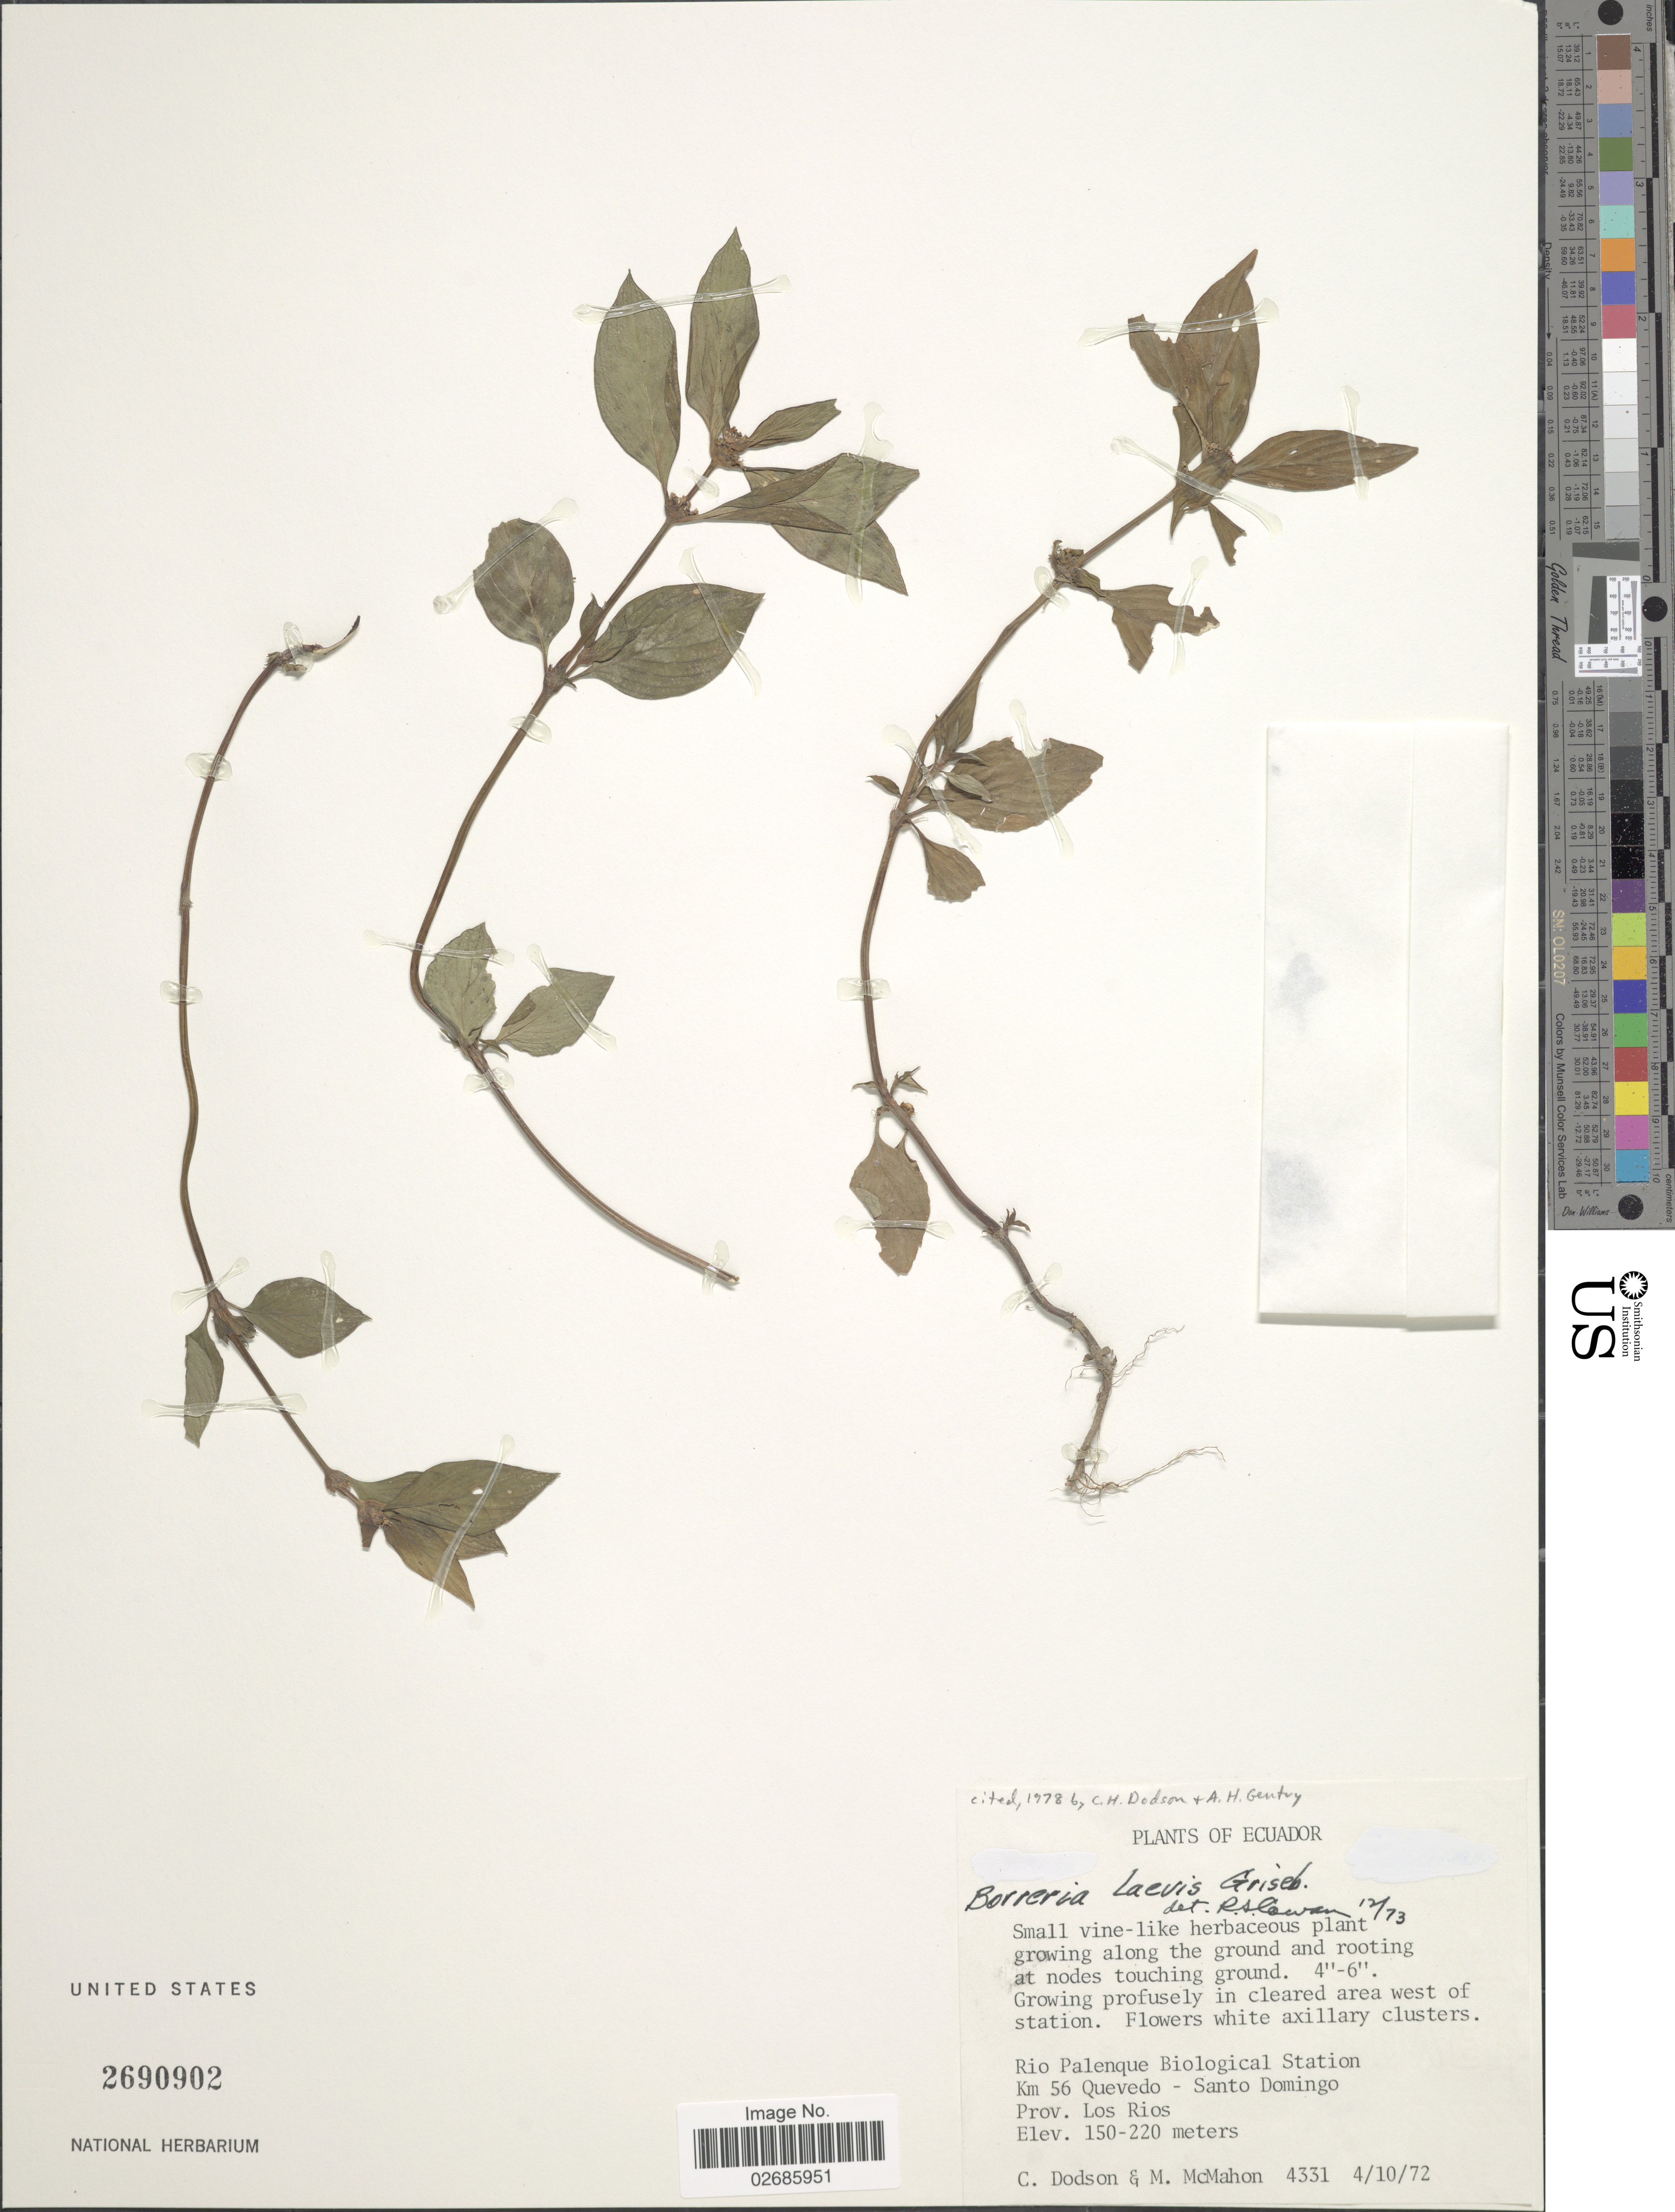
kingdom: Plantae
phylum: Tracheophyta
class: Magnoliopsida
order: Gentianales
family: Rubiaceae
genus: Borreria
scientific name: Borreria remota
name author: (Lam.) Bacigalupo & E.L. Cabral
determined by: Kirkbride, J. H., Jr.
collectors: C. Dodson & M. McMahon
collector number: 4331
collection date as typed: Transcribed d/m/y: 4/10/72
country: Ecuador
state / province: Los Ríos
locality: Rio Palenque Biological Station Km 56 Quevedo - Santo Domingo.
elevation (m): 150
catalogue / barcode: US 2690902